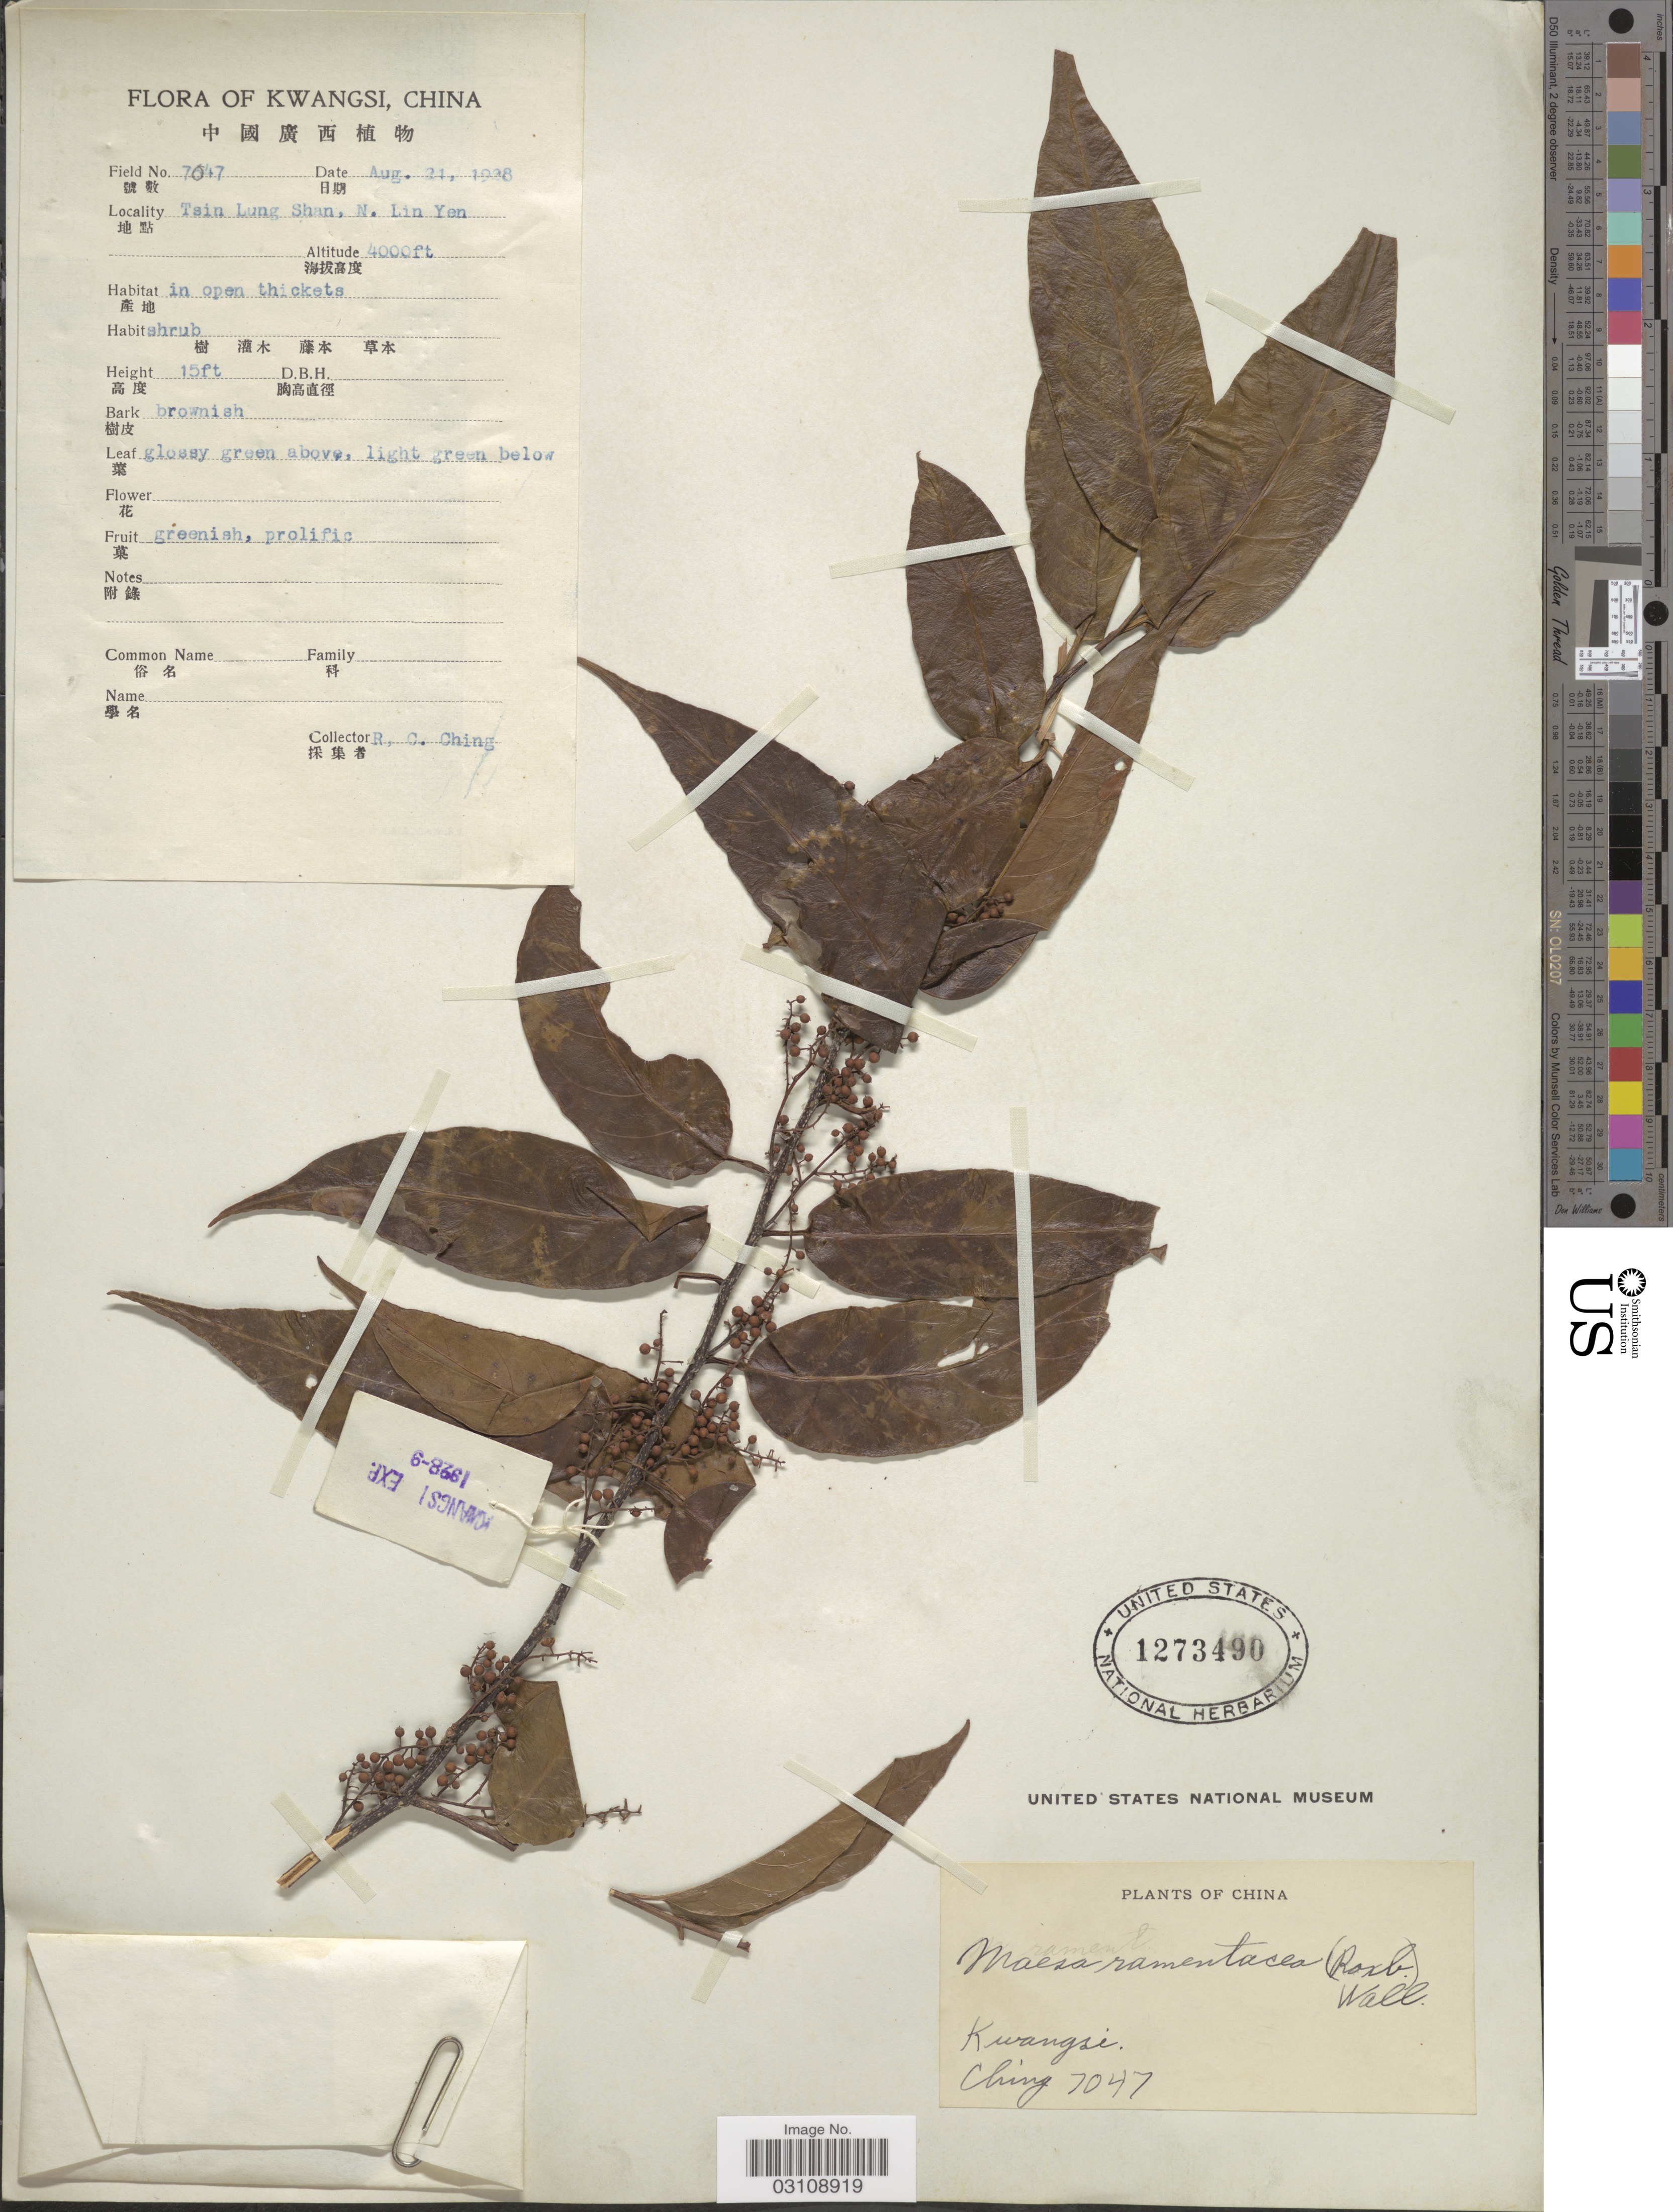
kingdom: Plantae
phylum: Tracheophyta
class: Magnoliopsida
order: Ericales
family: Primulaceae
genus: Maesa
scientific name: Maesa ramentacea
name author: (Roxb.) A. DC.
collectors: R. C. Ching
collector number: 7047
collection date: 1928-08-24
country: China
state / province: Guangxi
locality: Kwangsi. Tsin Lung Shan, N. Lin Yen.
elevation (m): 1219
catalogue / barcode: US 1273490